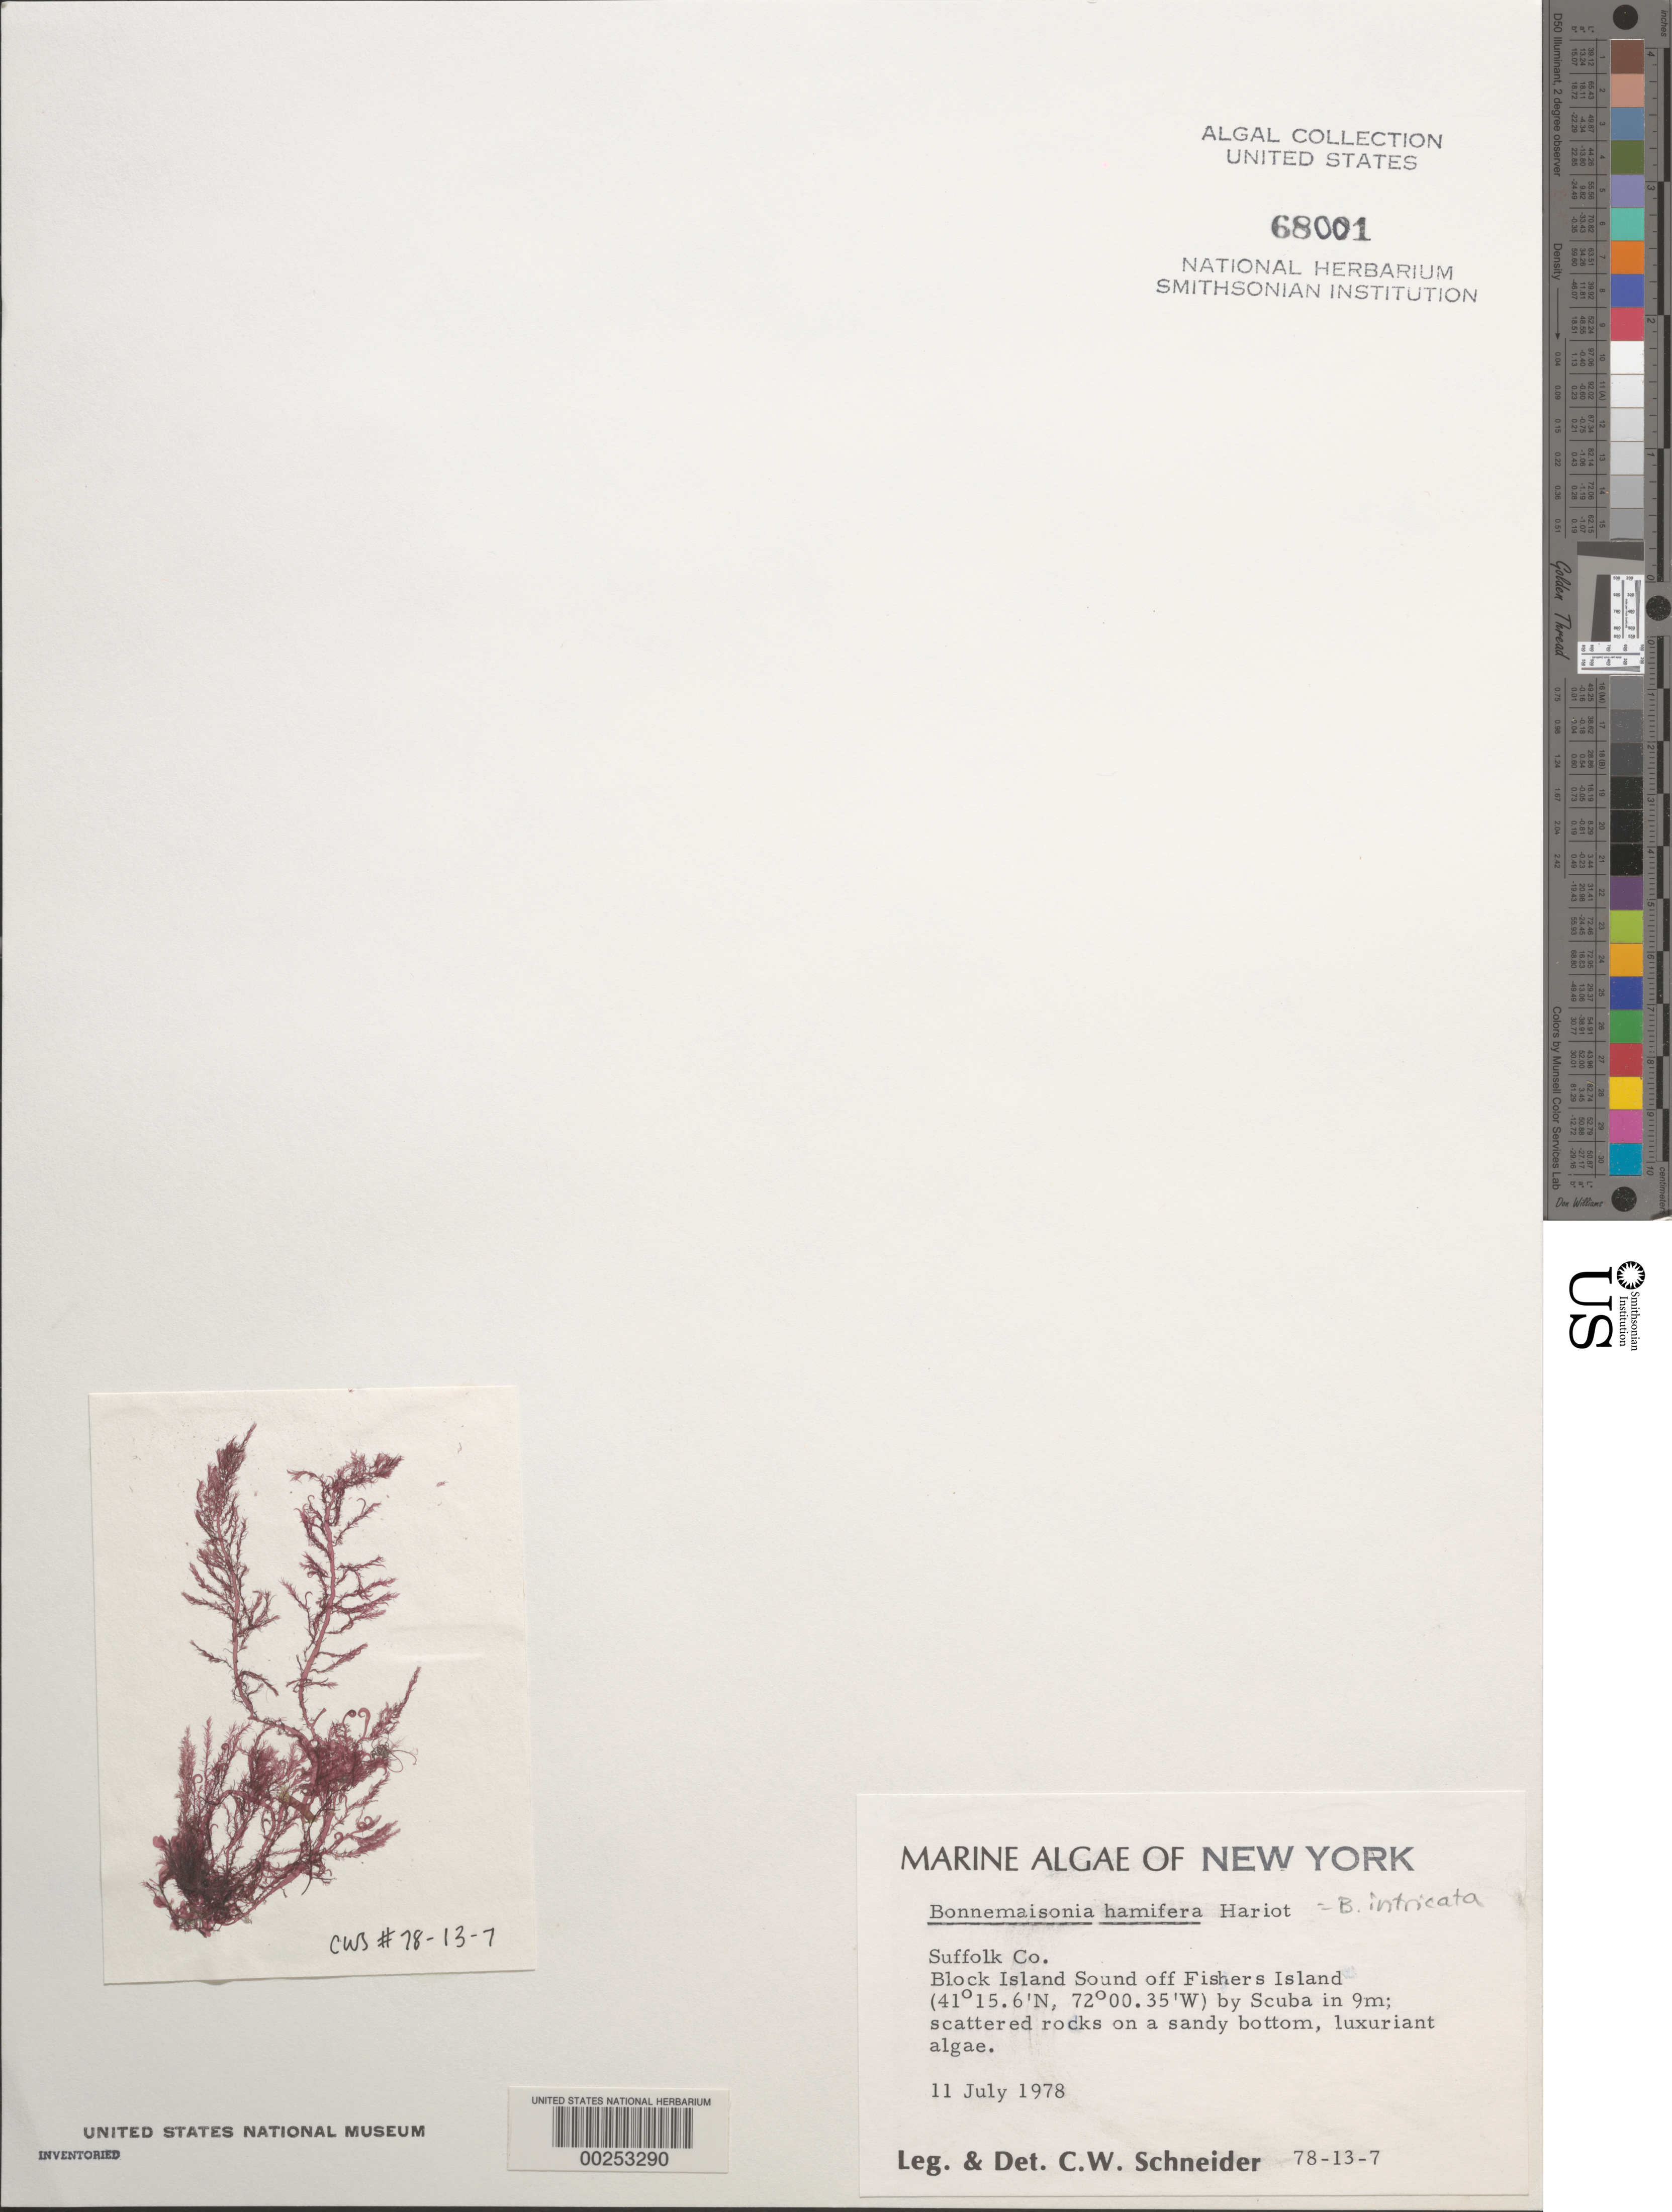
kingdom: Plantae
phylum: Rhodophyta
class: Florideophyceae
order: Bonnemaisoniales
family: Bonnemaisoniaceae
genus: Bonnemaisonia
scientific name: Bonnemaisonia hamifera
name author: P. Hariot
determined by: Schneider, C. W.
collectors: C. W. Schneider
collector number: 78-13-7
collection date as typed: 11 Jul 1978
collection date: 1978-07-11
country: United States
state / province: New York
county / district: Suffolk County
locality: Block Island Sound, off Fishers Island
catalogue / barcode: US 68001